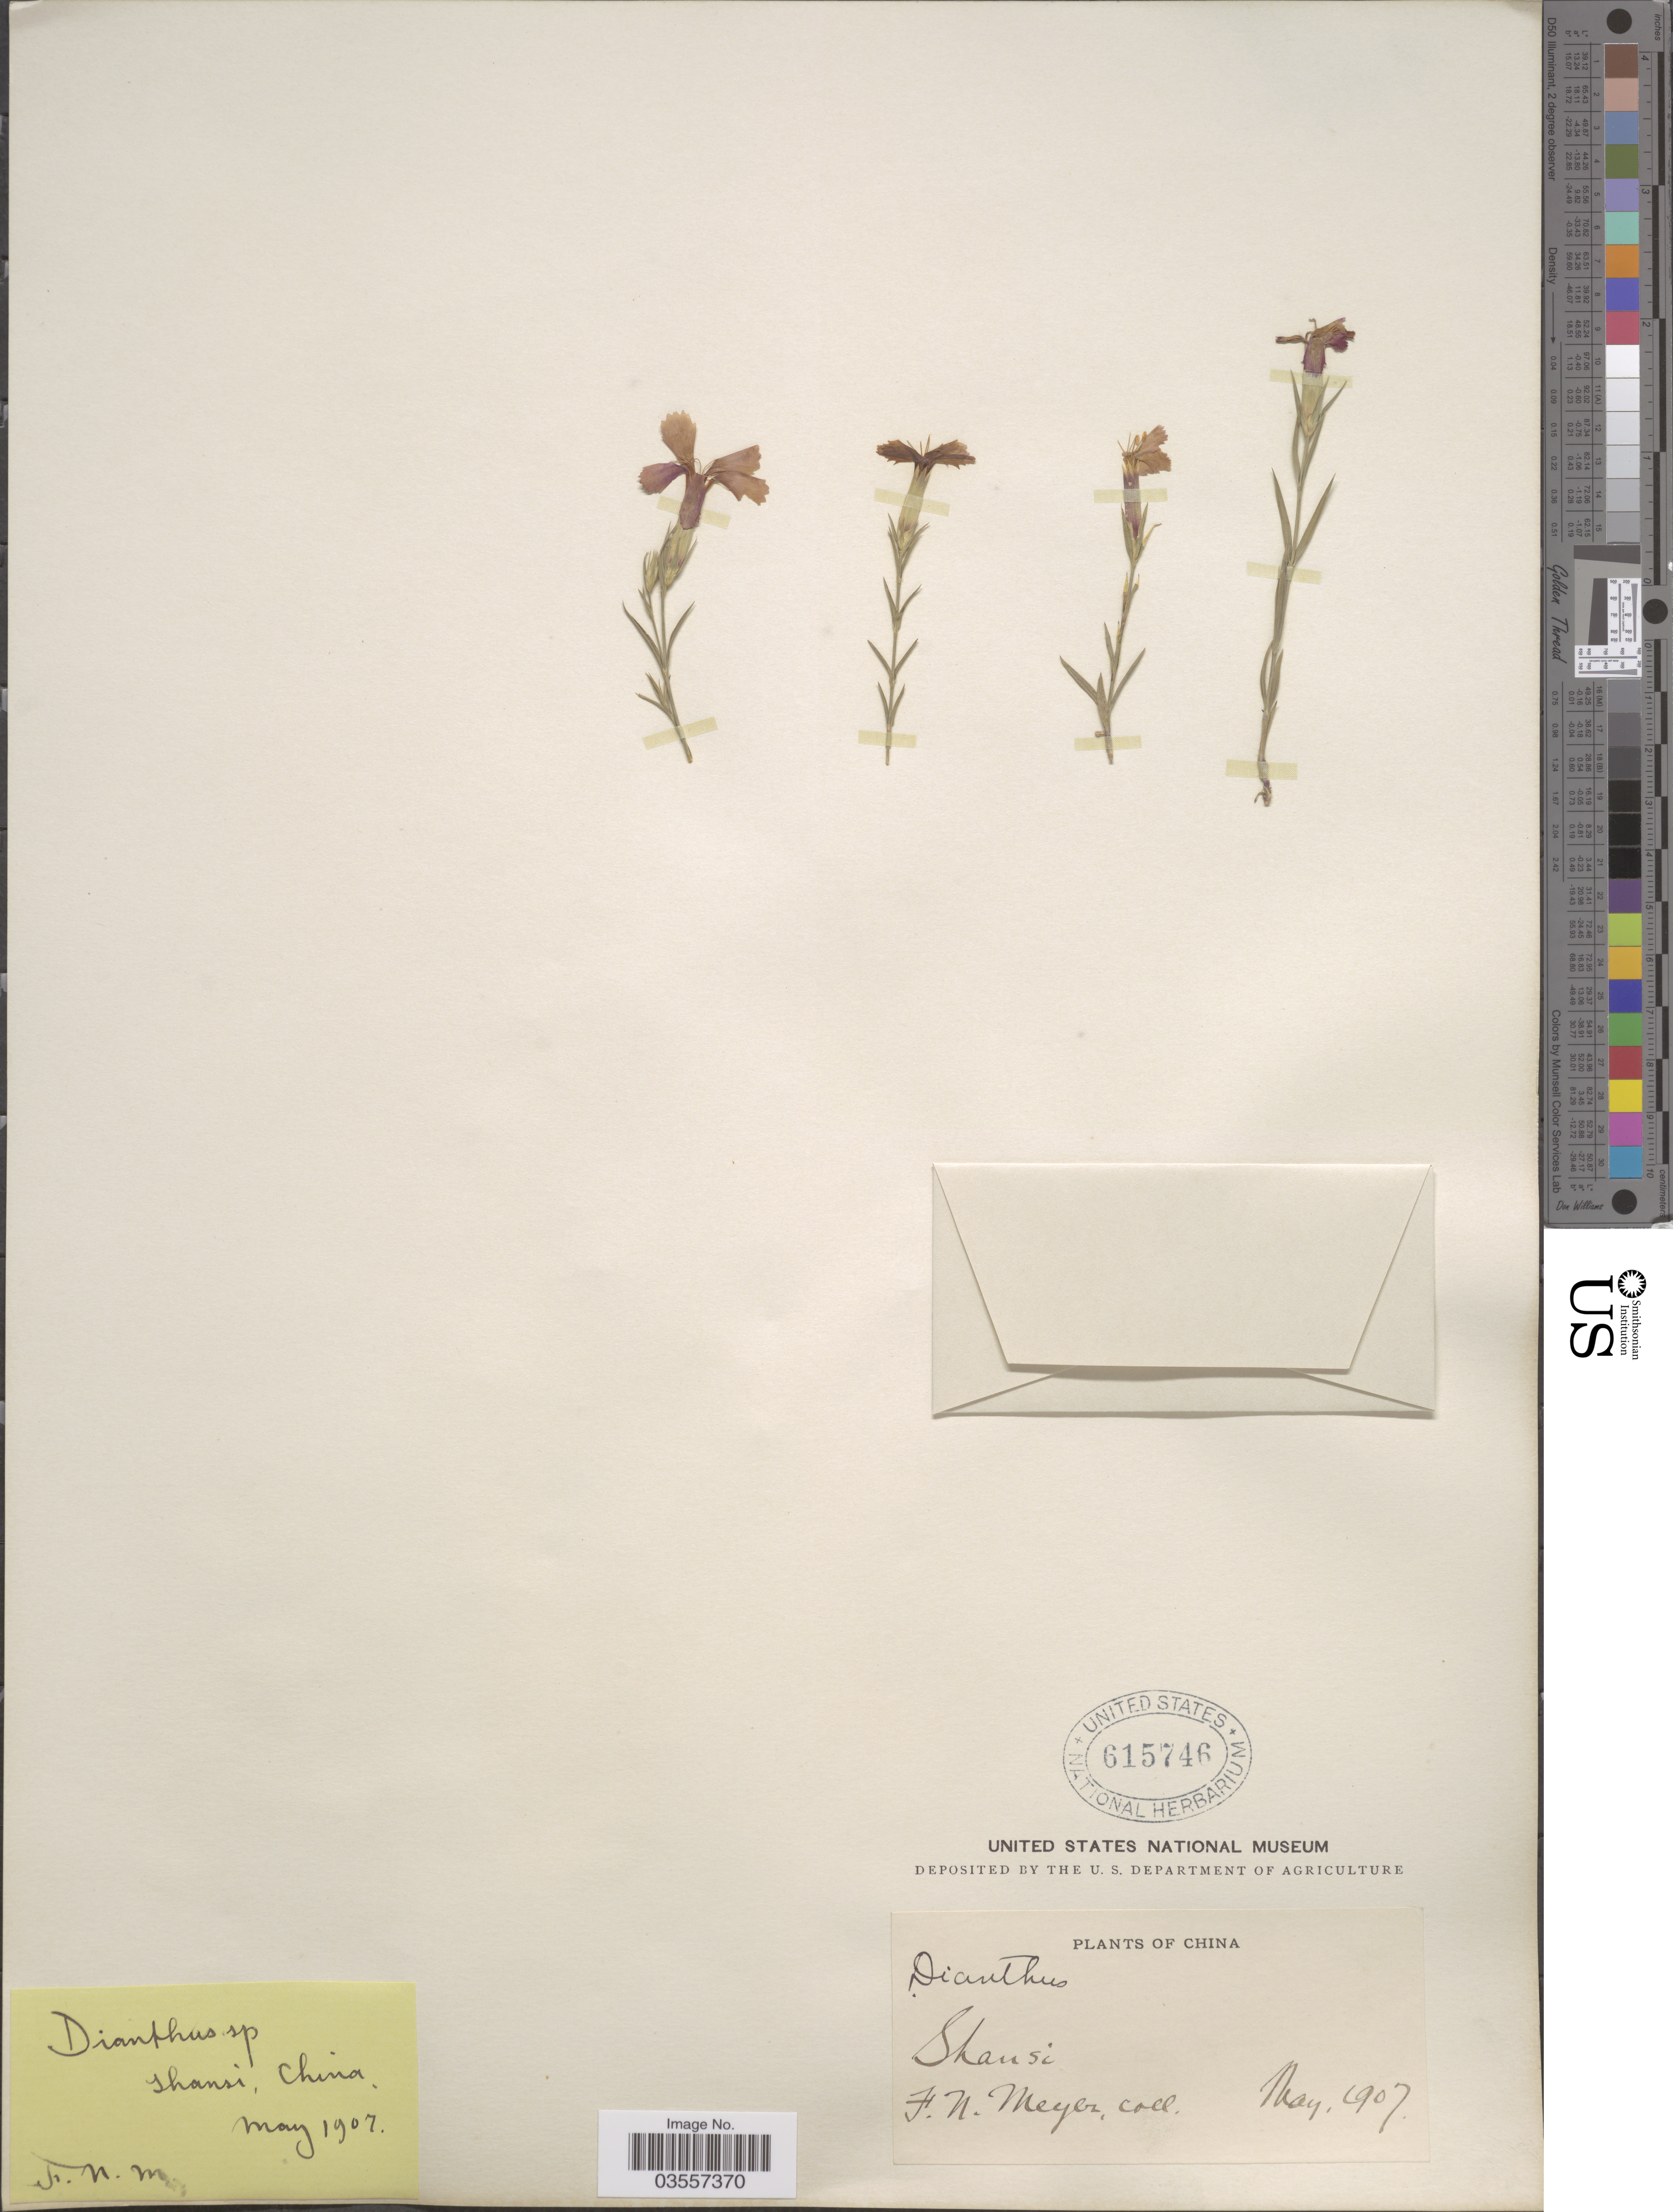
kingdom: Plantae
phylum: Tracheophyta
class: Magnoliopsida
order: Caryophyllales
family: Caryophyllaceae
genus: Dianthus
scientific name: Dianthus sp.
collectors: F. N. Meyer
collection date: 1907-05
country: China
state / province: Shanxi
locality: Shansi.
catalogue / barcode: US 615746